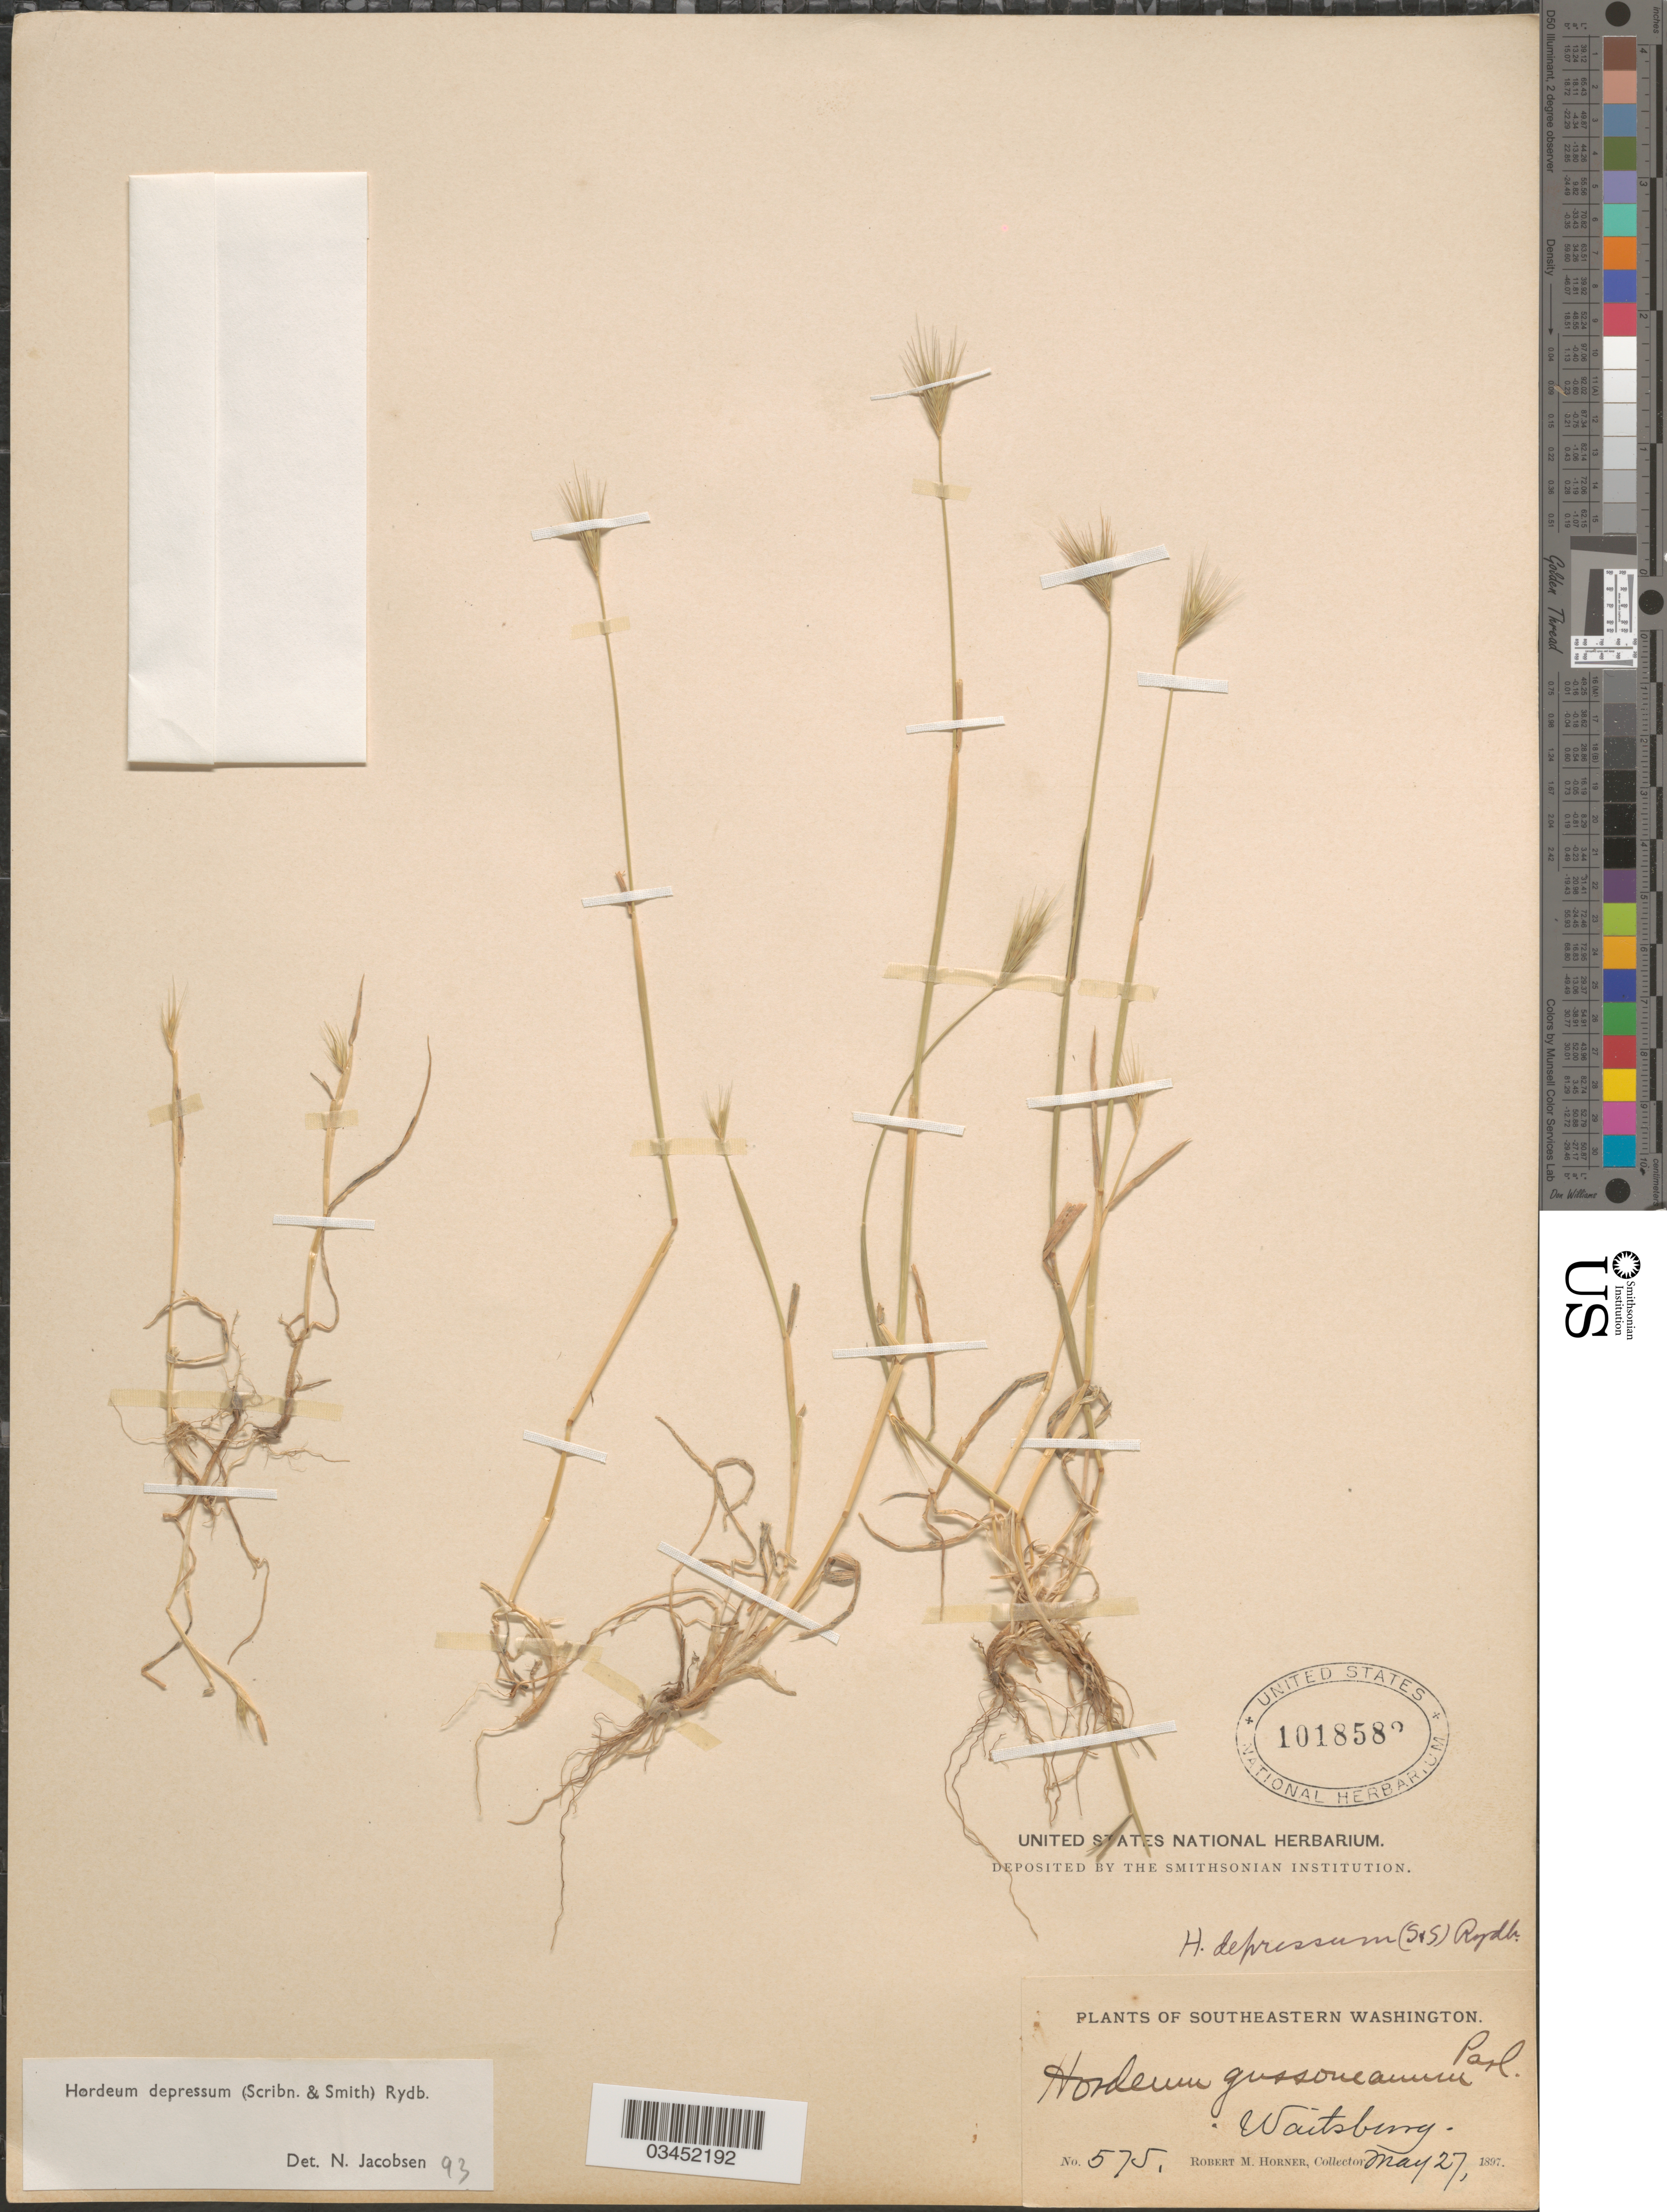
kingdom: Plantae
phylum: Tracheophyta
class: Liliopsida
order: Poales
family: Poaceae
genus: Hordeum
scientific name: Hordeum depressum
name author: (Scribn. & J.G. Sm.) Rydb.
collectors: R. Horner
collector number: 575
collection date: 1897-05-27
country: United States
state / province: Washington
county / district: Walla Walla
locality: Southeastern Washington. Waitsburg.